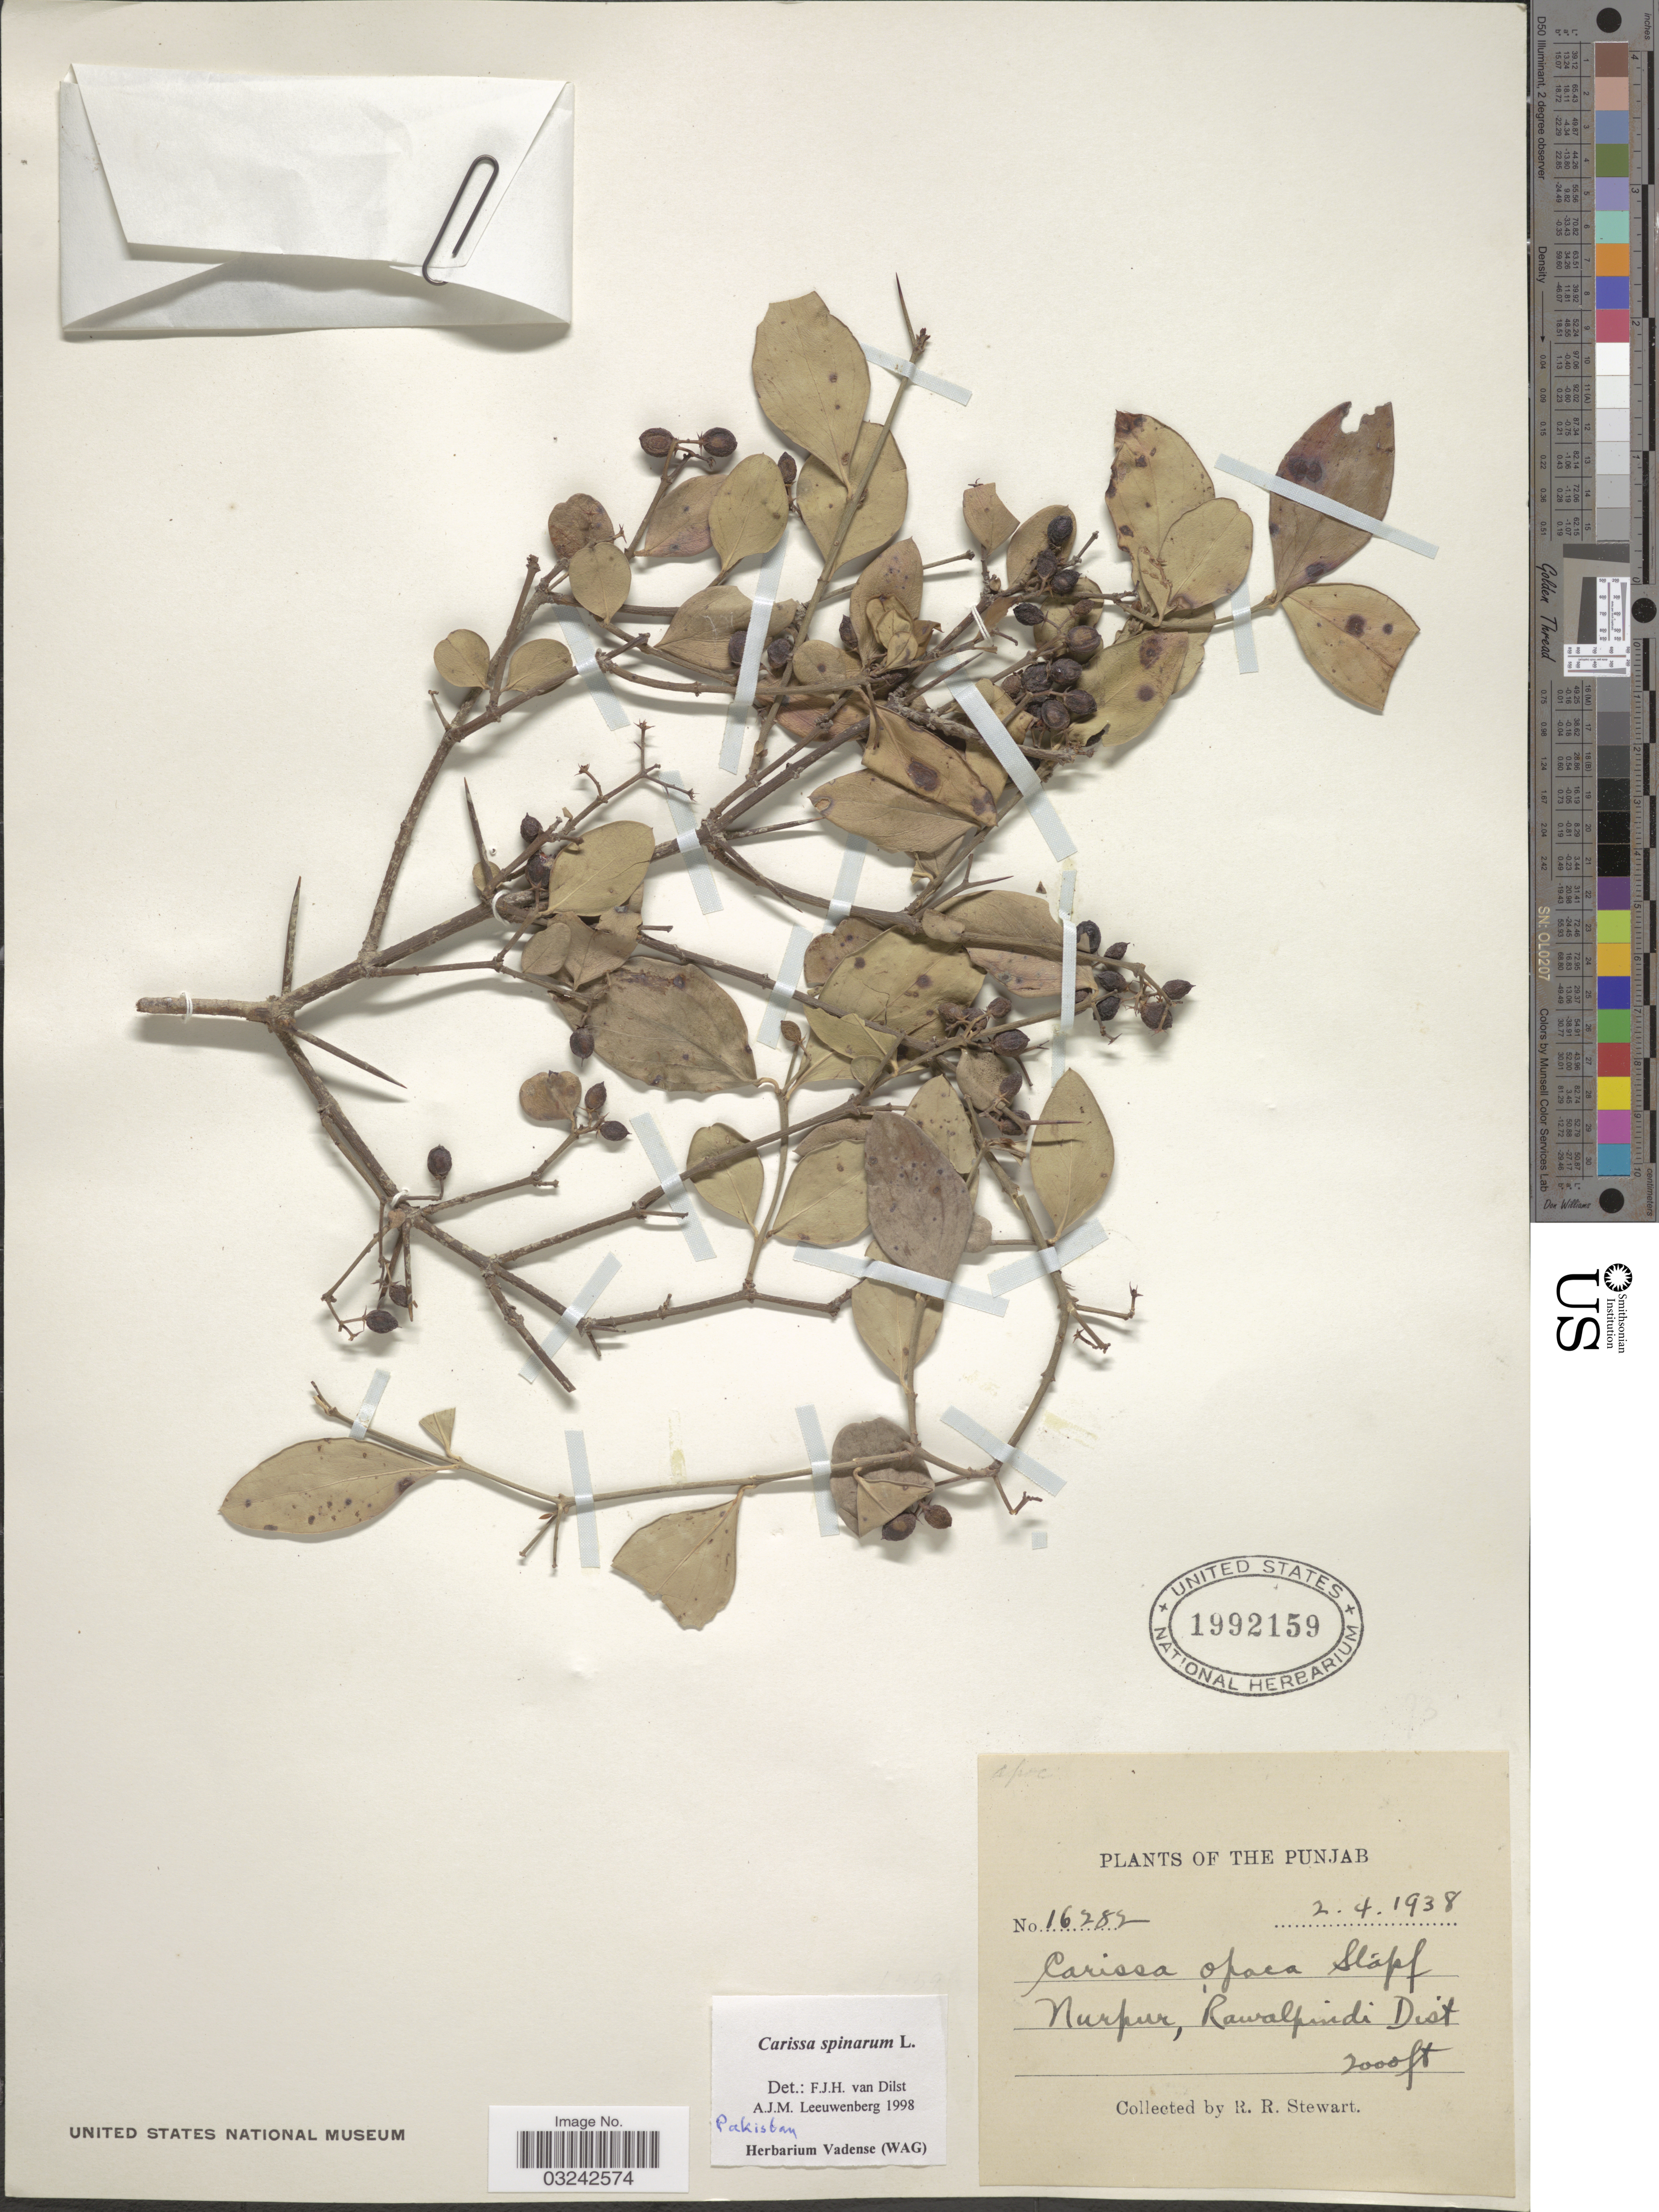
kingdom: Plantae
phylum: Tracheophyta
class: Magnoliopsida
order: Gentianales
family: Apocynaceae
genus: Carissa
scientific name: Carissa spinarum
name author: L.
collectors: R. Stewart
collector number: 16282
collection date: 1938-04-02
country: Pakistan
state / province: Punjab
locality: Nurpur, Rawalpindi Dist.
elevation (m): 610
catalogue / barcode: US 1992159